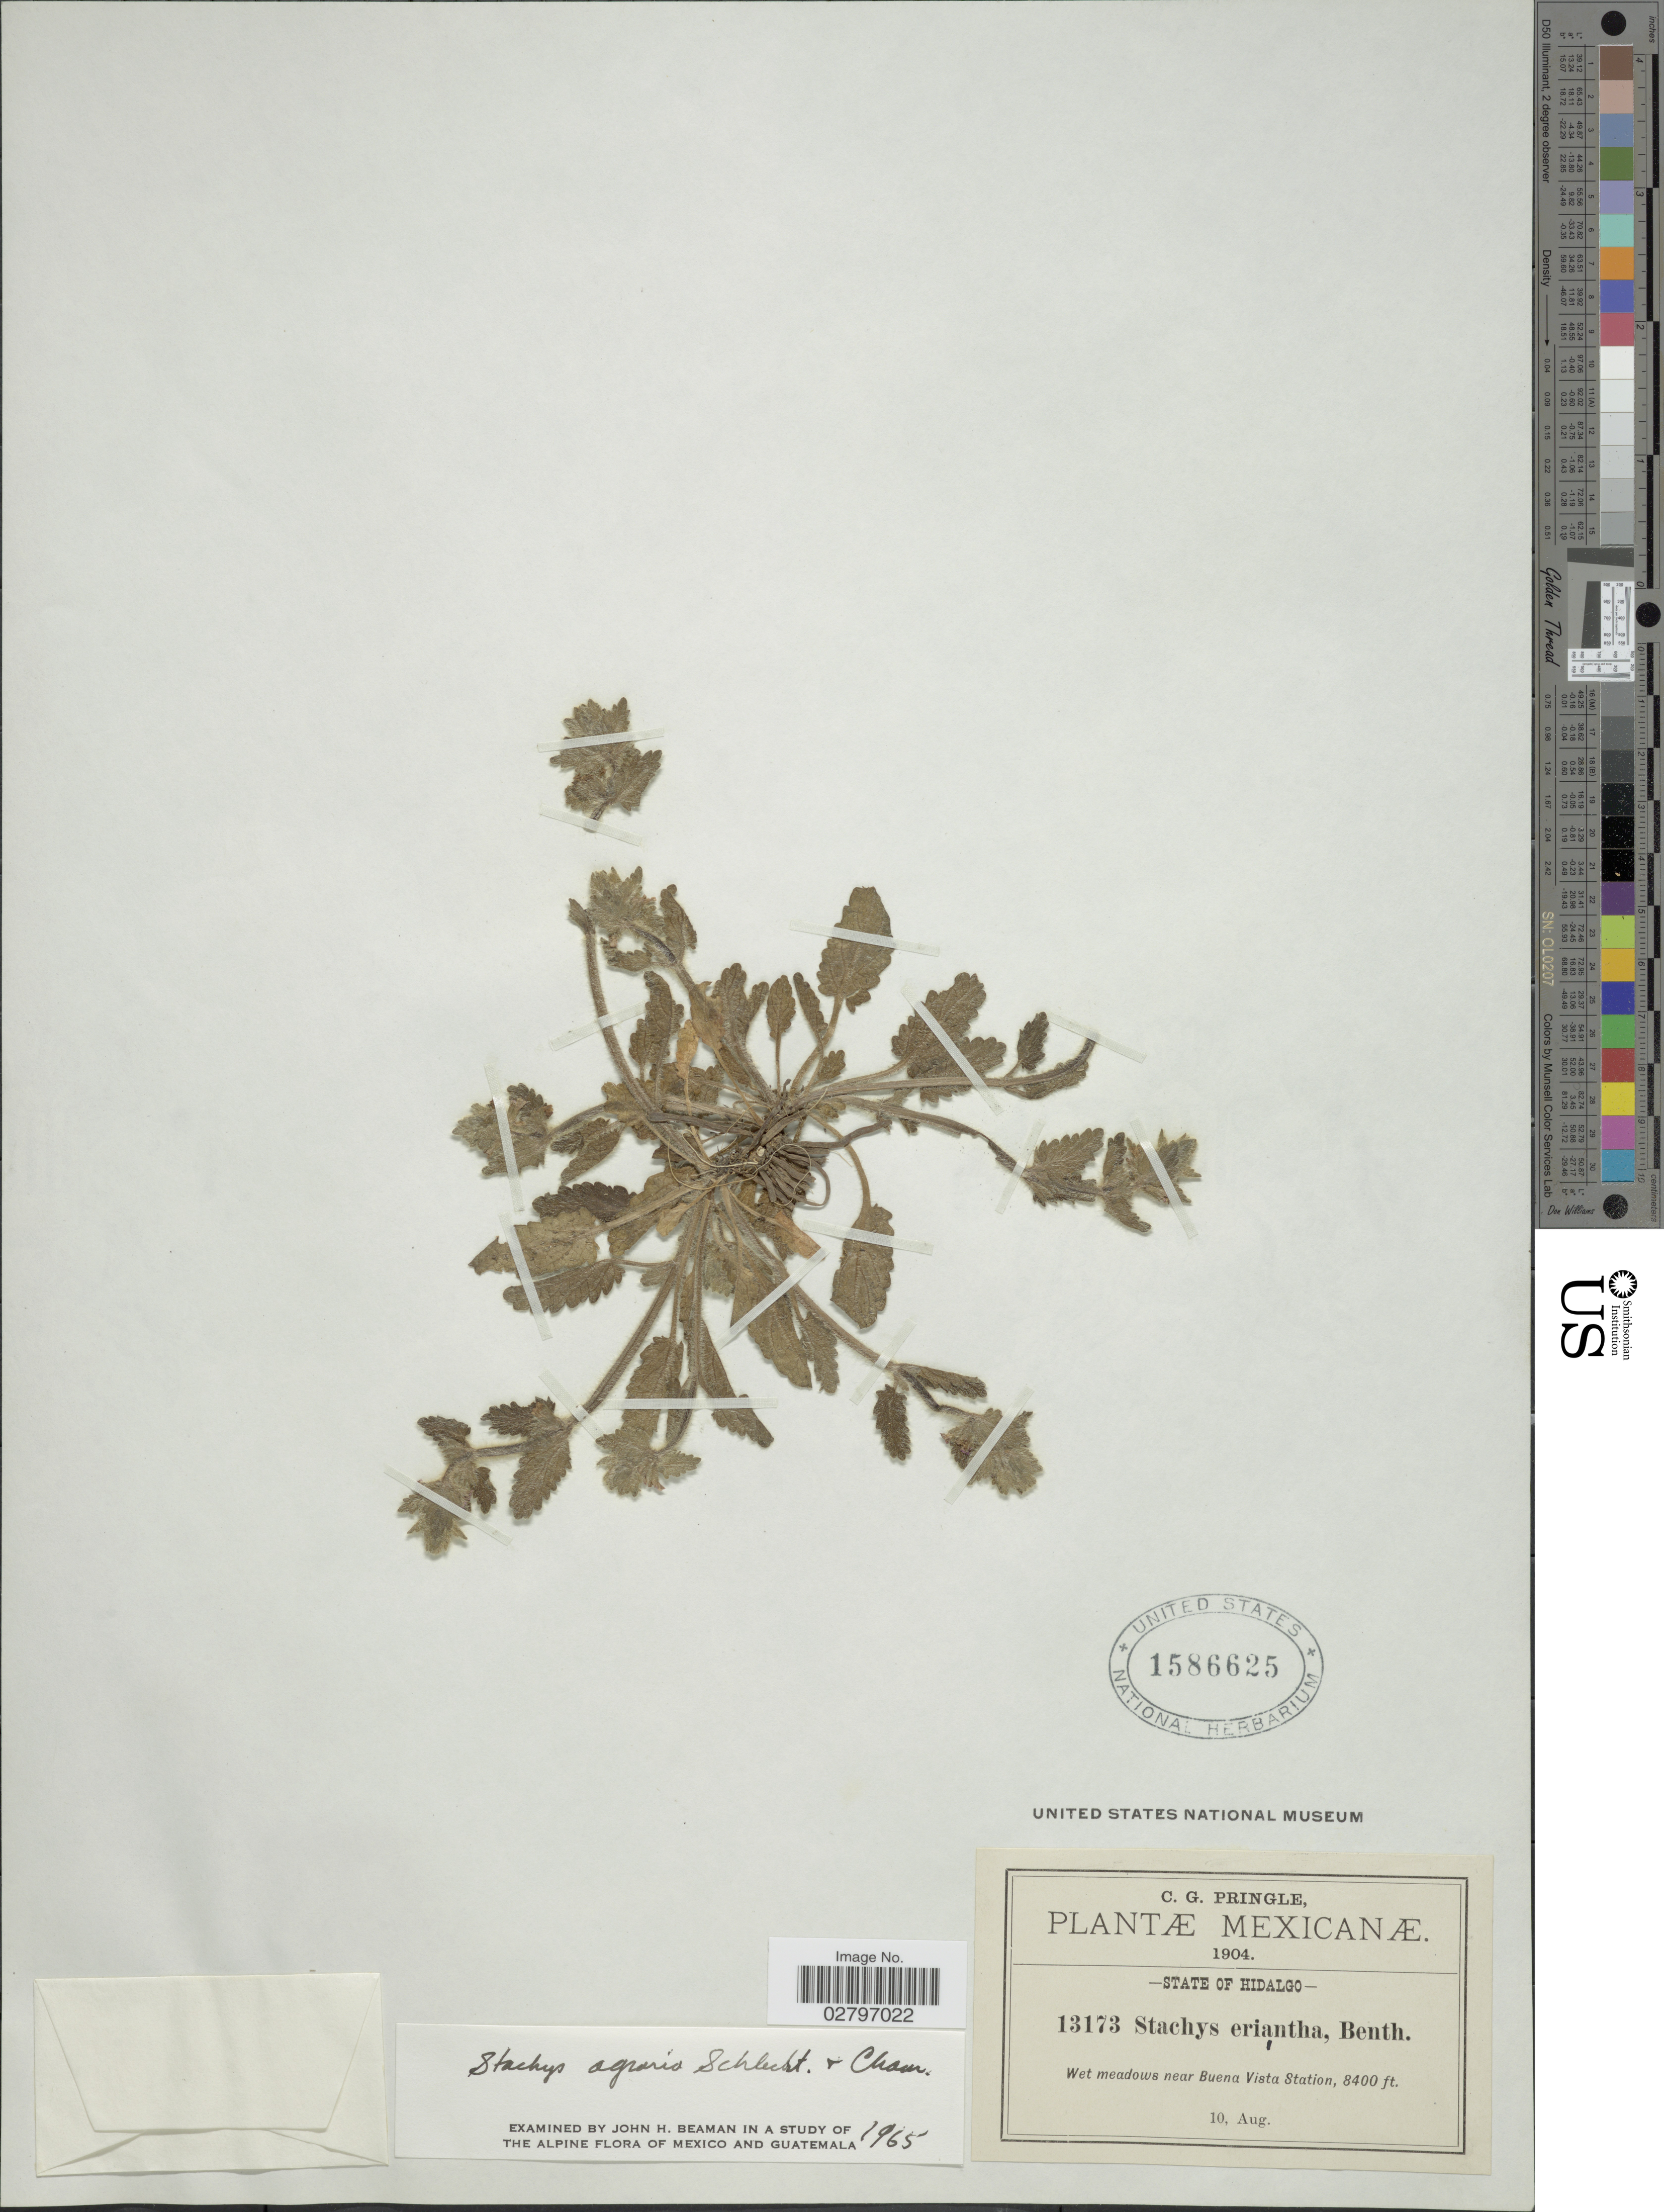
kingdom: Plantae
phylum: Tracheophyta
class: Magnoliopsida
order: Lamiales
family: Lamiaceae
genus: Stachys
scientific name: Stachys agraria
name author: Schltdl. & Cham.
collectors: C. G. Pringle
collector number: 13173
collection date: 1904-08-10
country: Mexico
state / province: Hidalgo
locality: State of Hidalgo, Wet meadows near Buena Vista Station.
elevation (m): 2560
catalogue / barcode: US 1586625